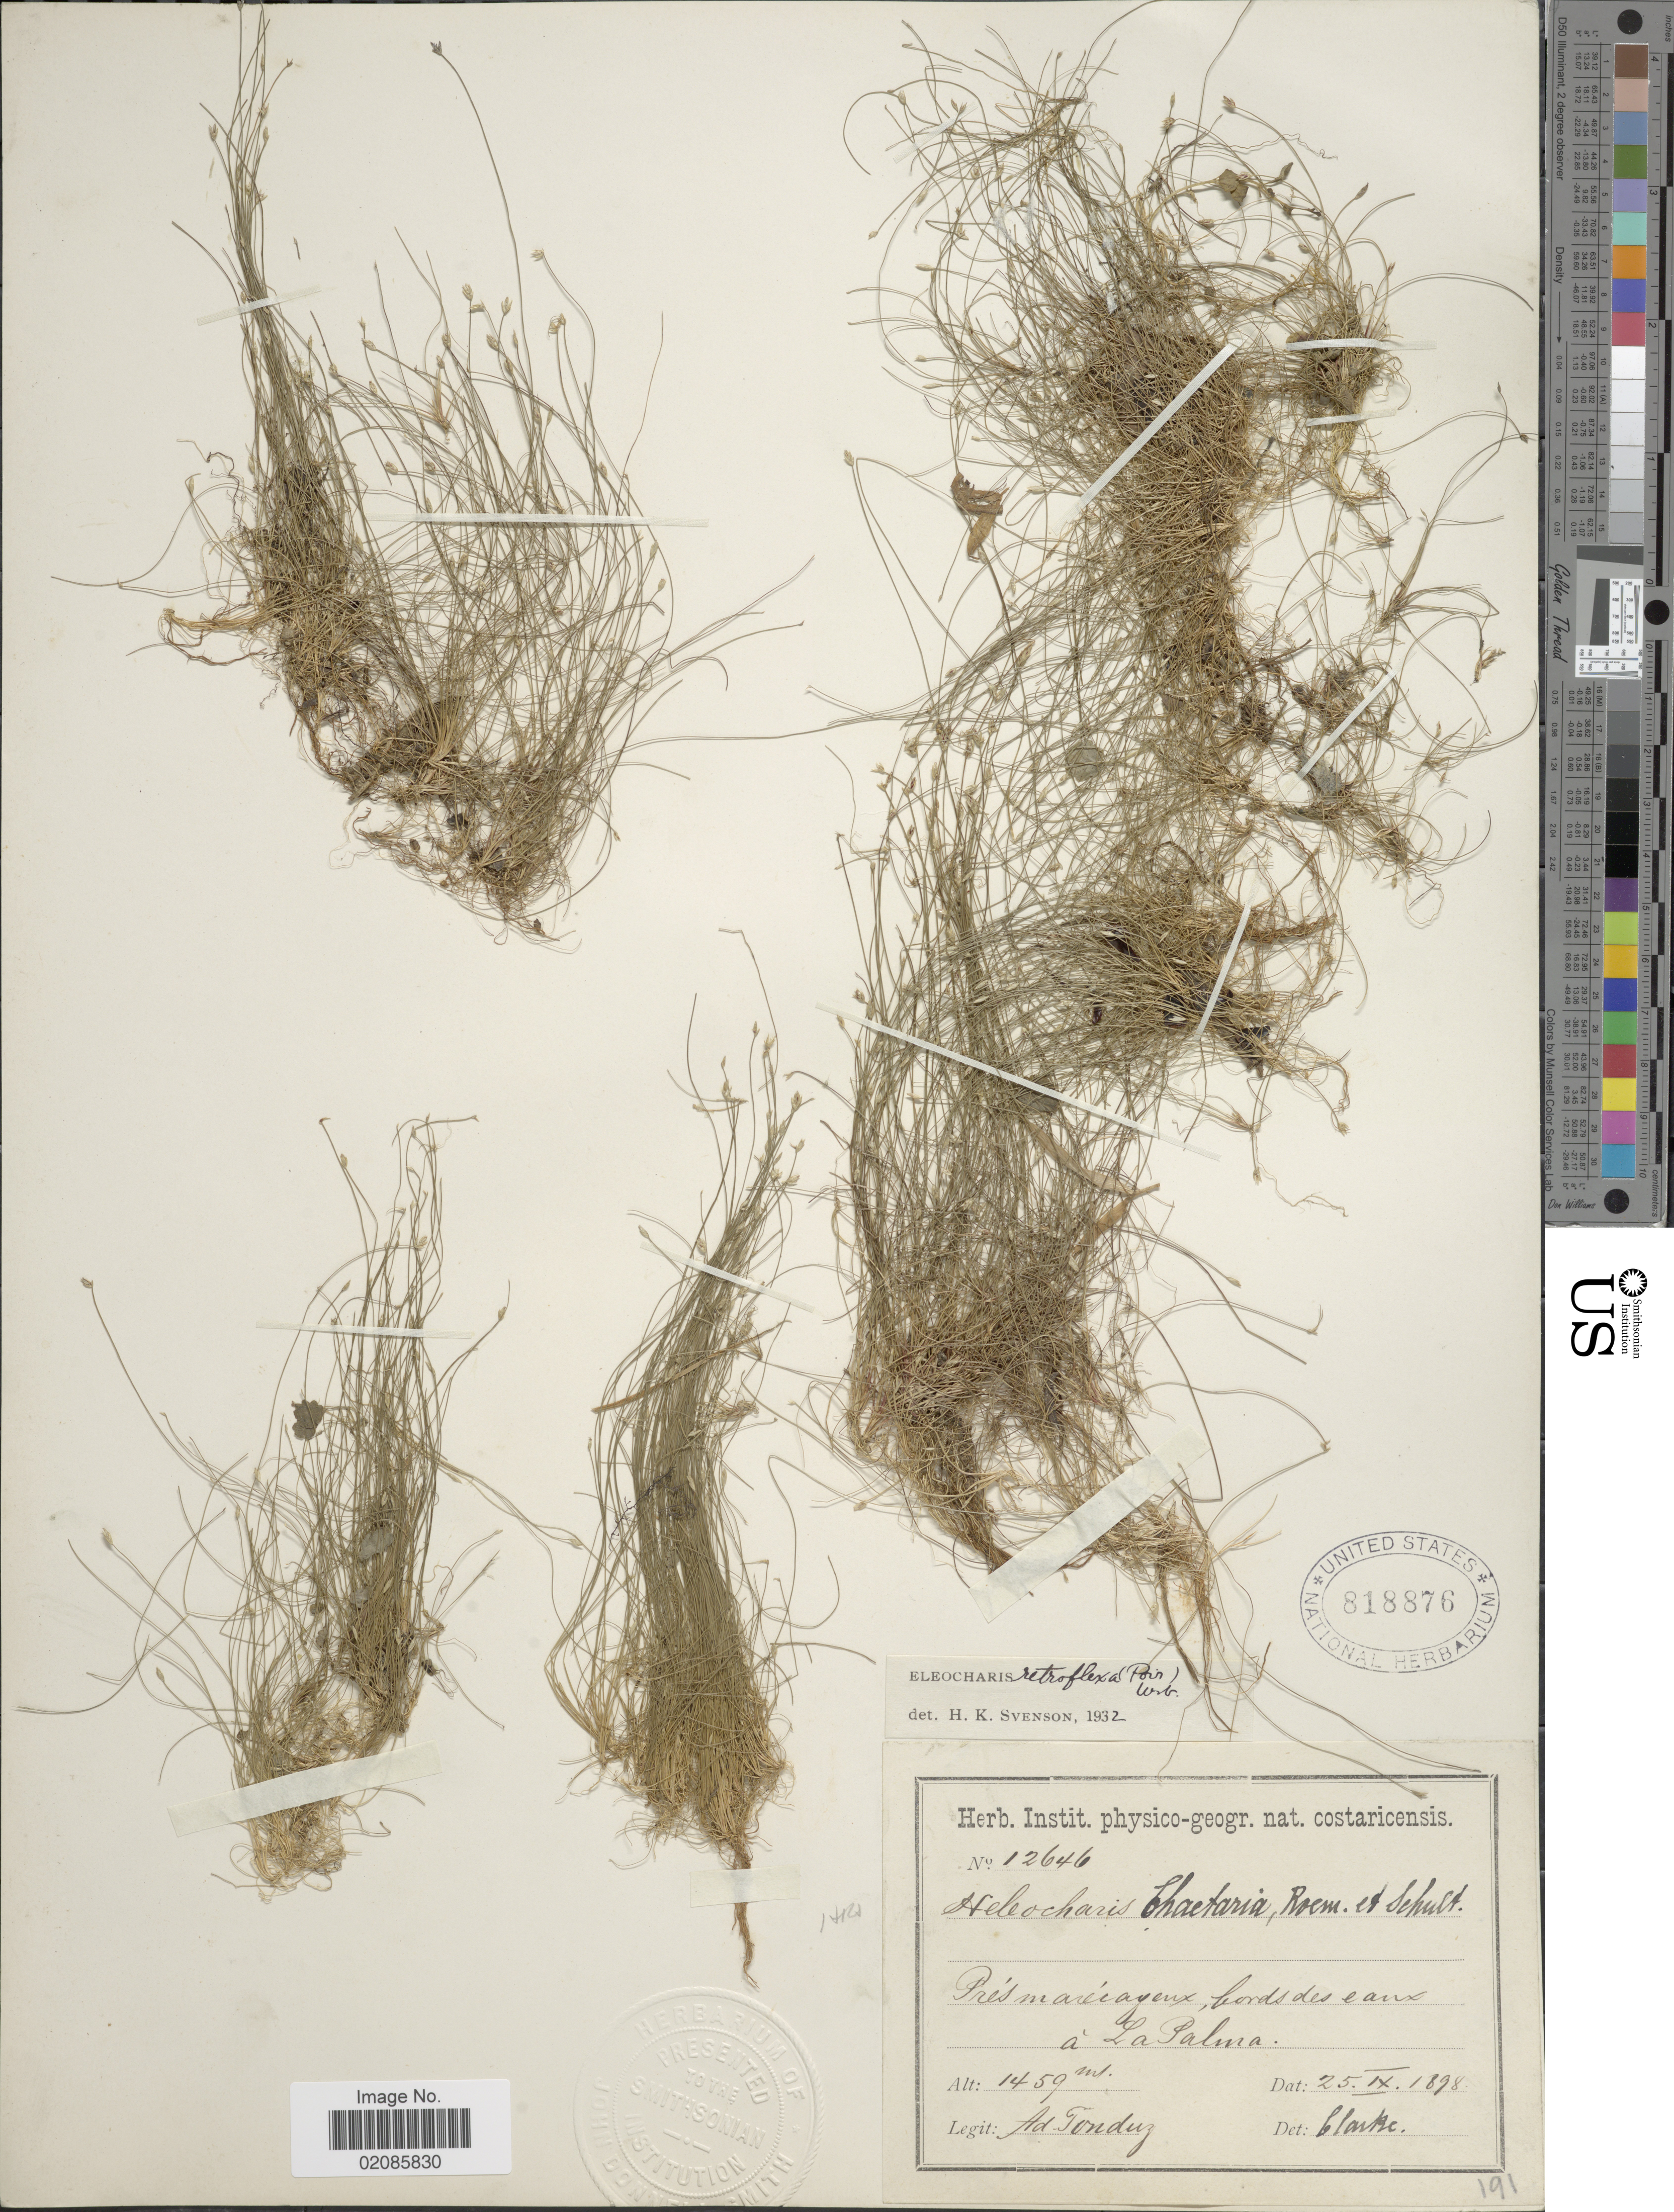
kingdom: Plantae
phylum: Tracheophyta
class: Liliopsida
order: Poales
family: Cyperaceae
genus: Eleocharis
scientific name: Eleocharis retroflexa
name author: (Poir.) Urb.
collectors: A. Tonduz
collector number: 12646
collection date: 1898-09-25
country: Costa Rica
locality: Près maréayeux, bords des eaux á La Palma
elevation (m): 1459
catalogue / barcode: US 818876